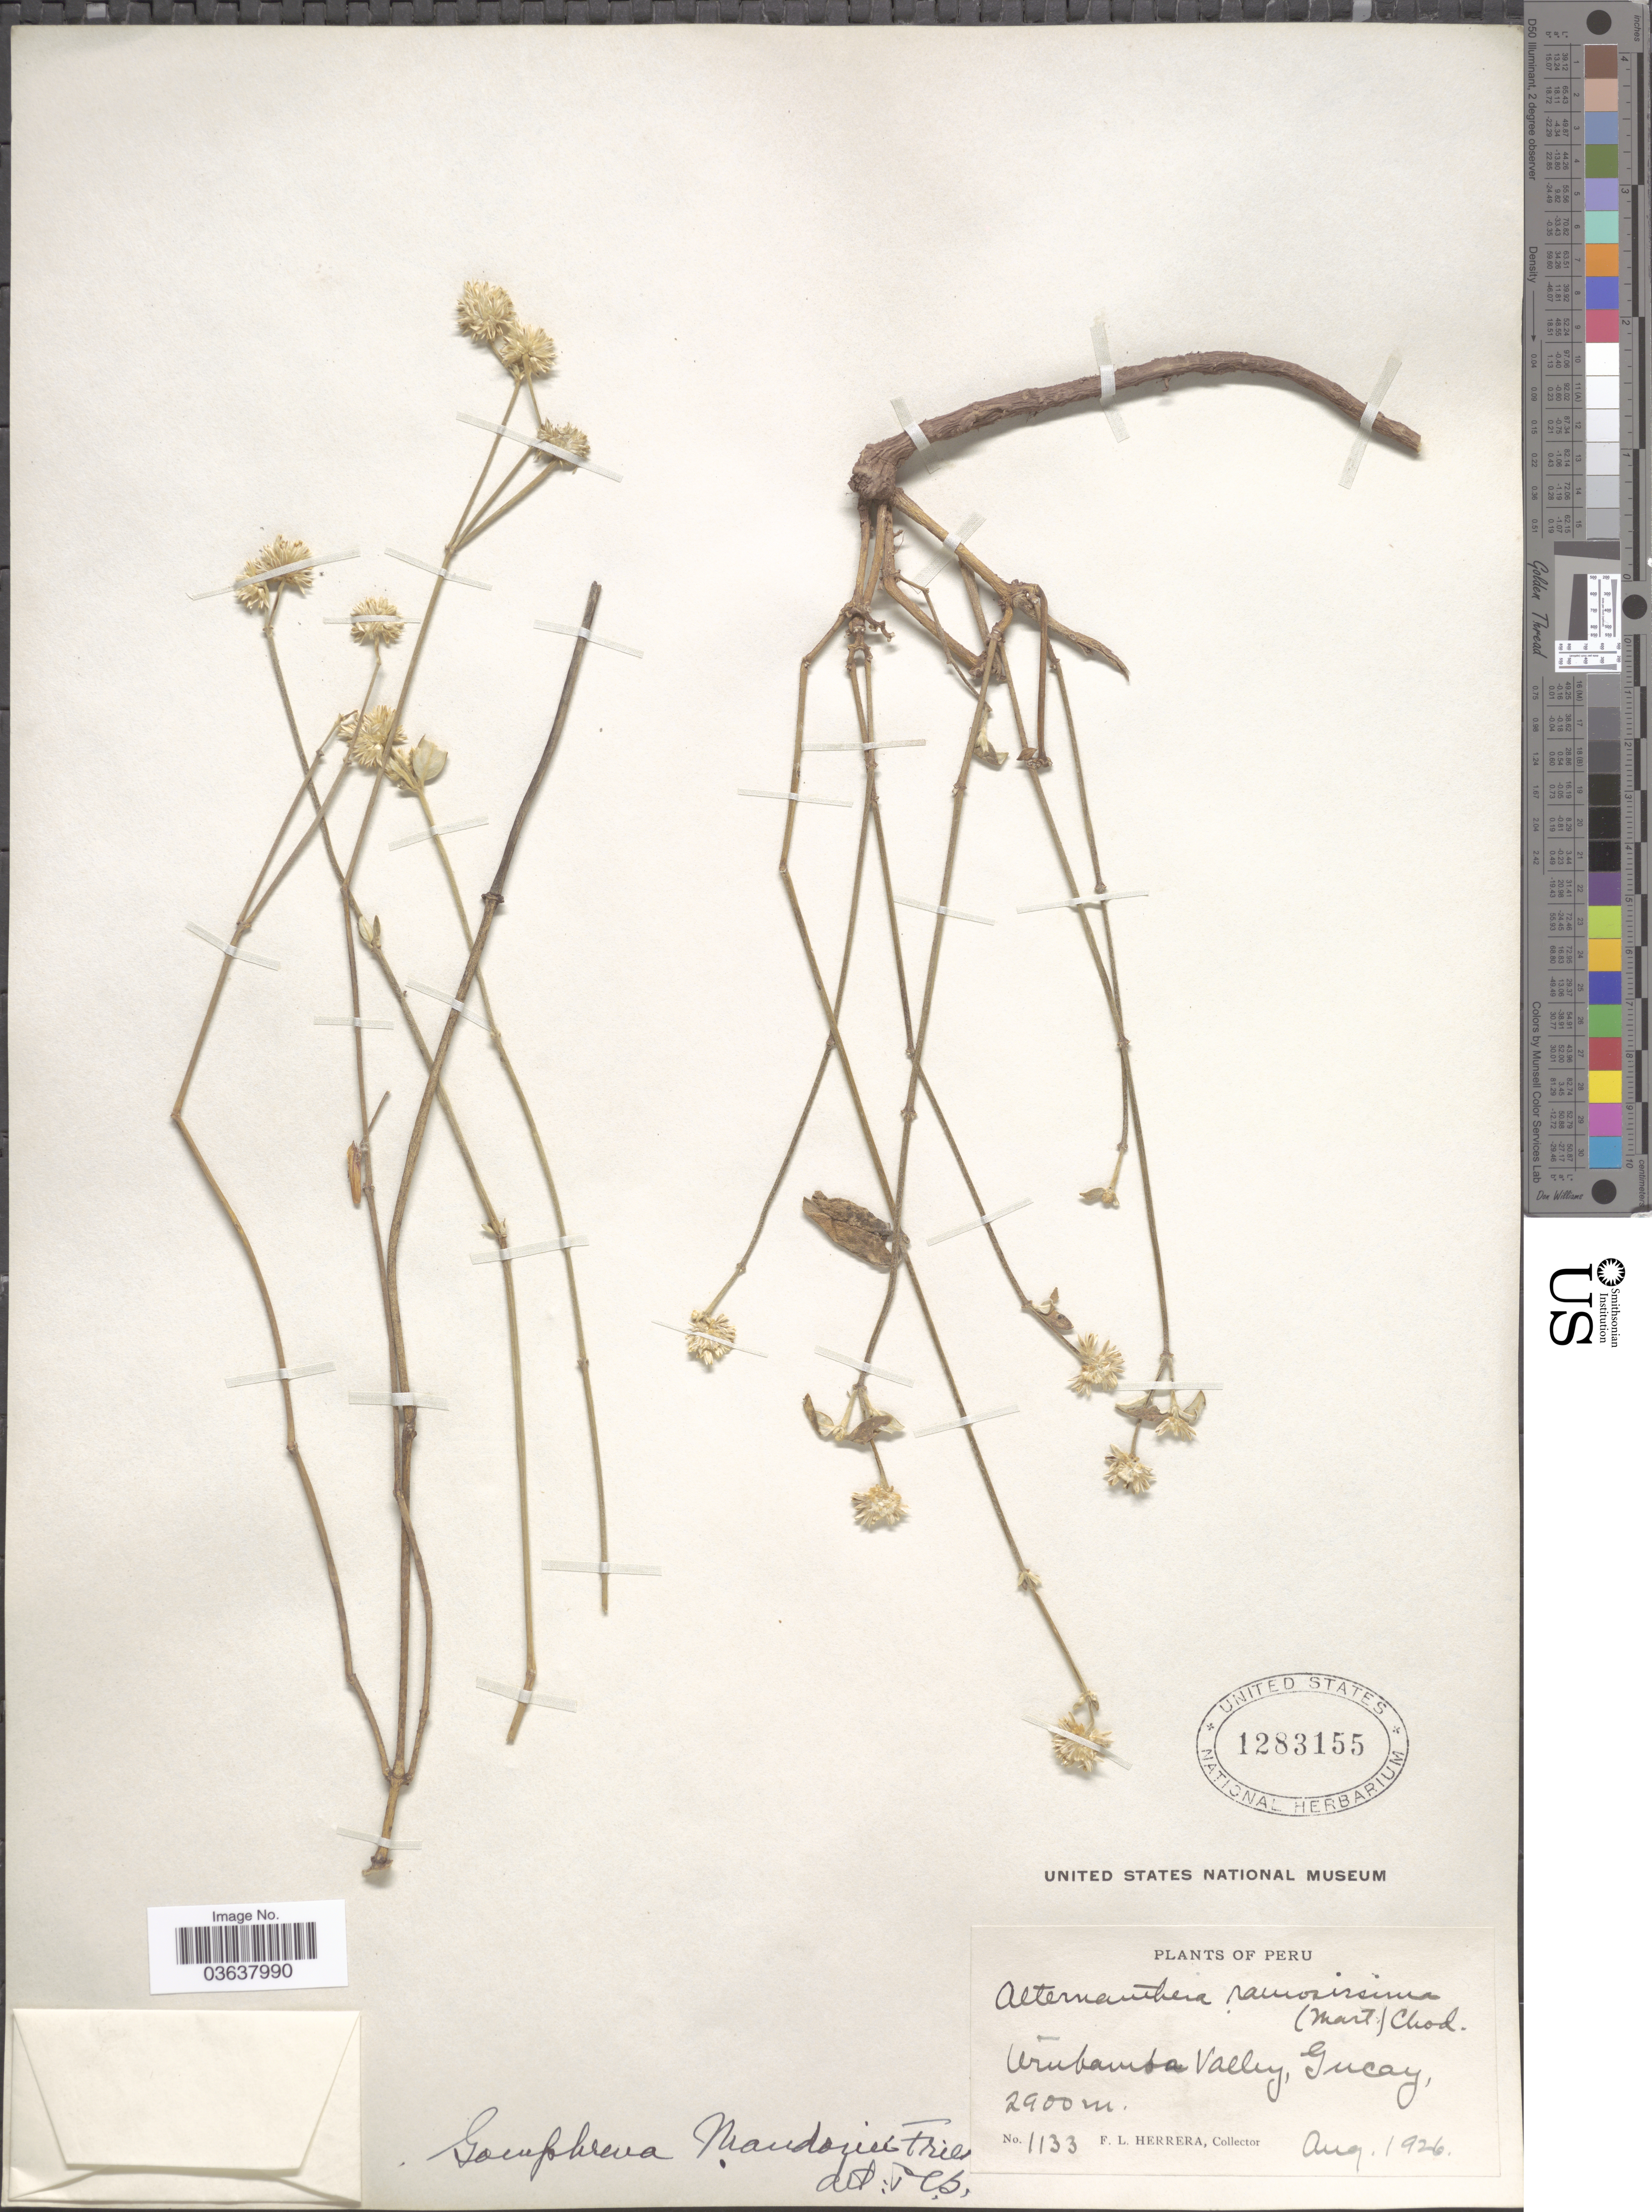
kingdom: Plantae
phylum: Tracheophyta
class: Magnoliopsida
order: Caryophyllales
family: Amaranthaceae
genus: Gomphrena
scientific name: Gomphrena mandonii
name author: R.E. Fr.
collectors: F. L. Herrera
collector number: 1133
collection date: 1926-08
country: Peru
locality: Urubamba Valley, Gucay.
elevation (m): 2900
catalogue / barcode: US 1283155